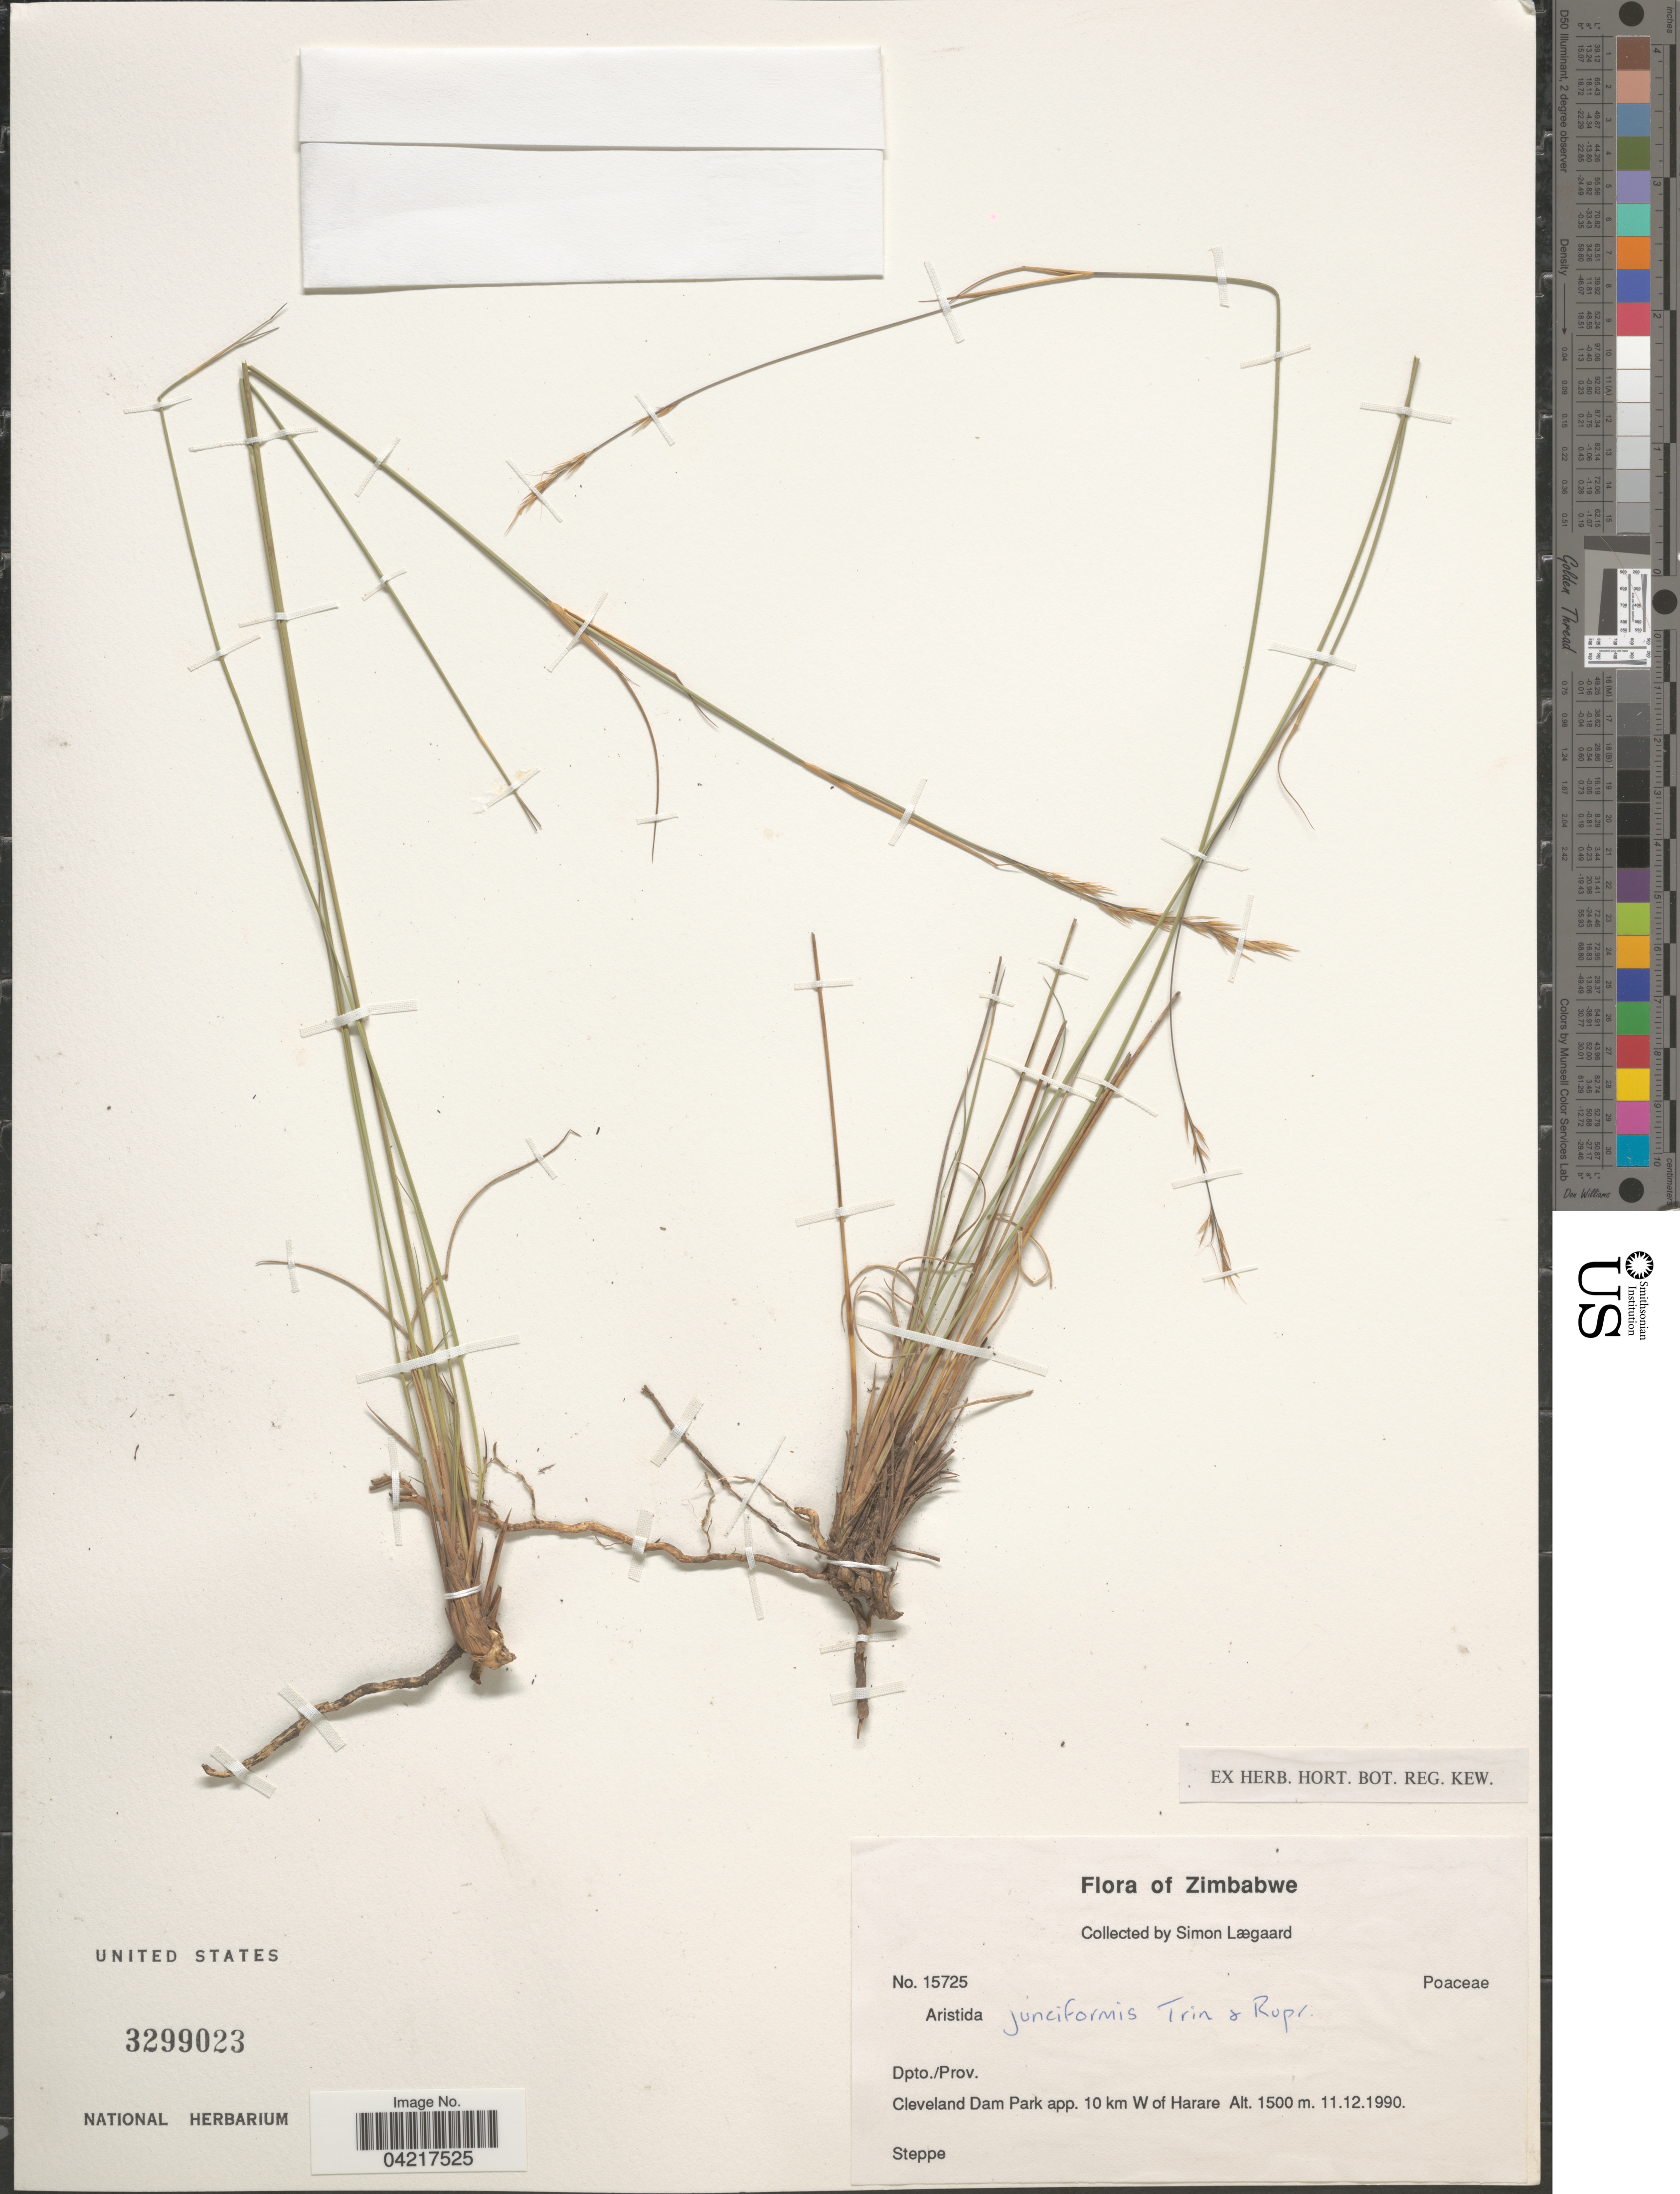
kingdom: Plantae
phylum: Tracheophyta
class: Liliopsida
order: Poales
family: Poaceae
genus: Aristida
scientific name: Aristida junciformis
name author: Trin. & Rupr.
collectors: S. Lægaard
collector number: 15725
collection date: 1990-12-11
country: Zimbabwe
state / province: Harare (city)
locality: Dpto./Prov. Cleveland Dam Park app. 10 km W of Harare.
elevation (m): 1500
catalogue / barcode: US 3299023